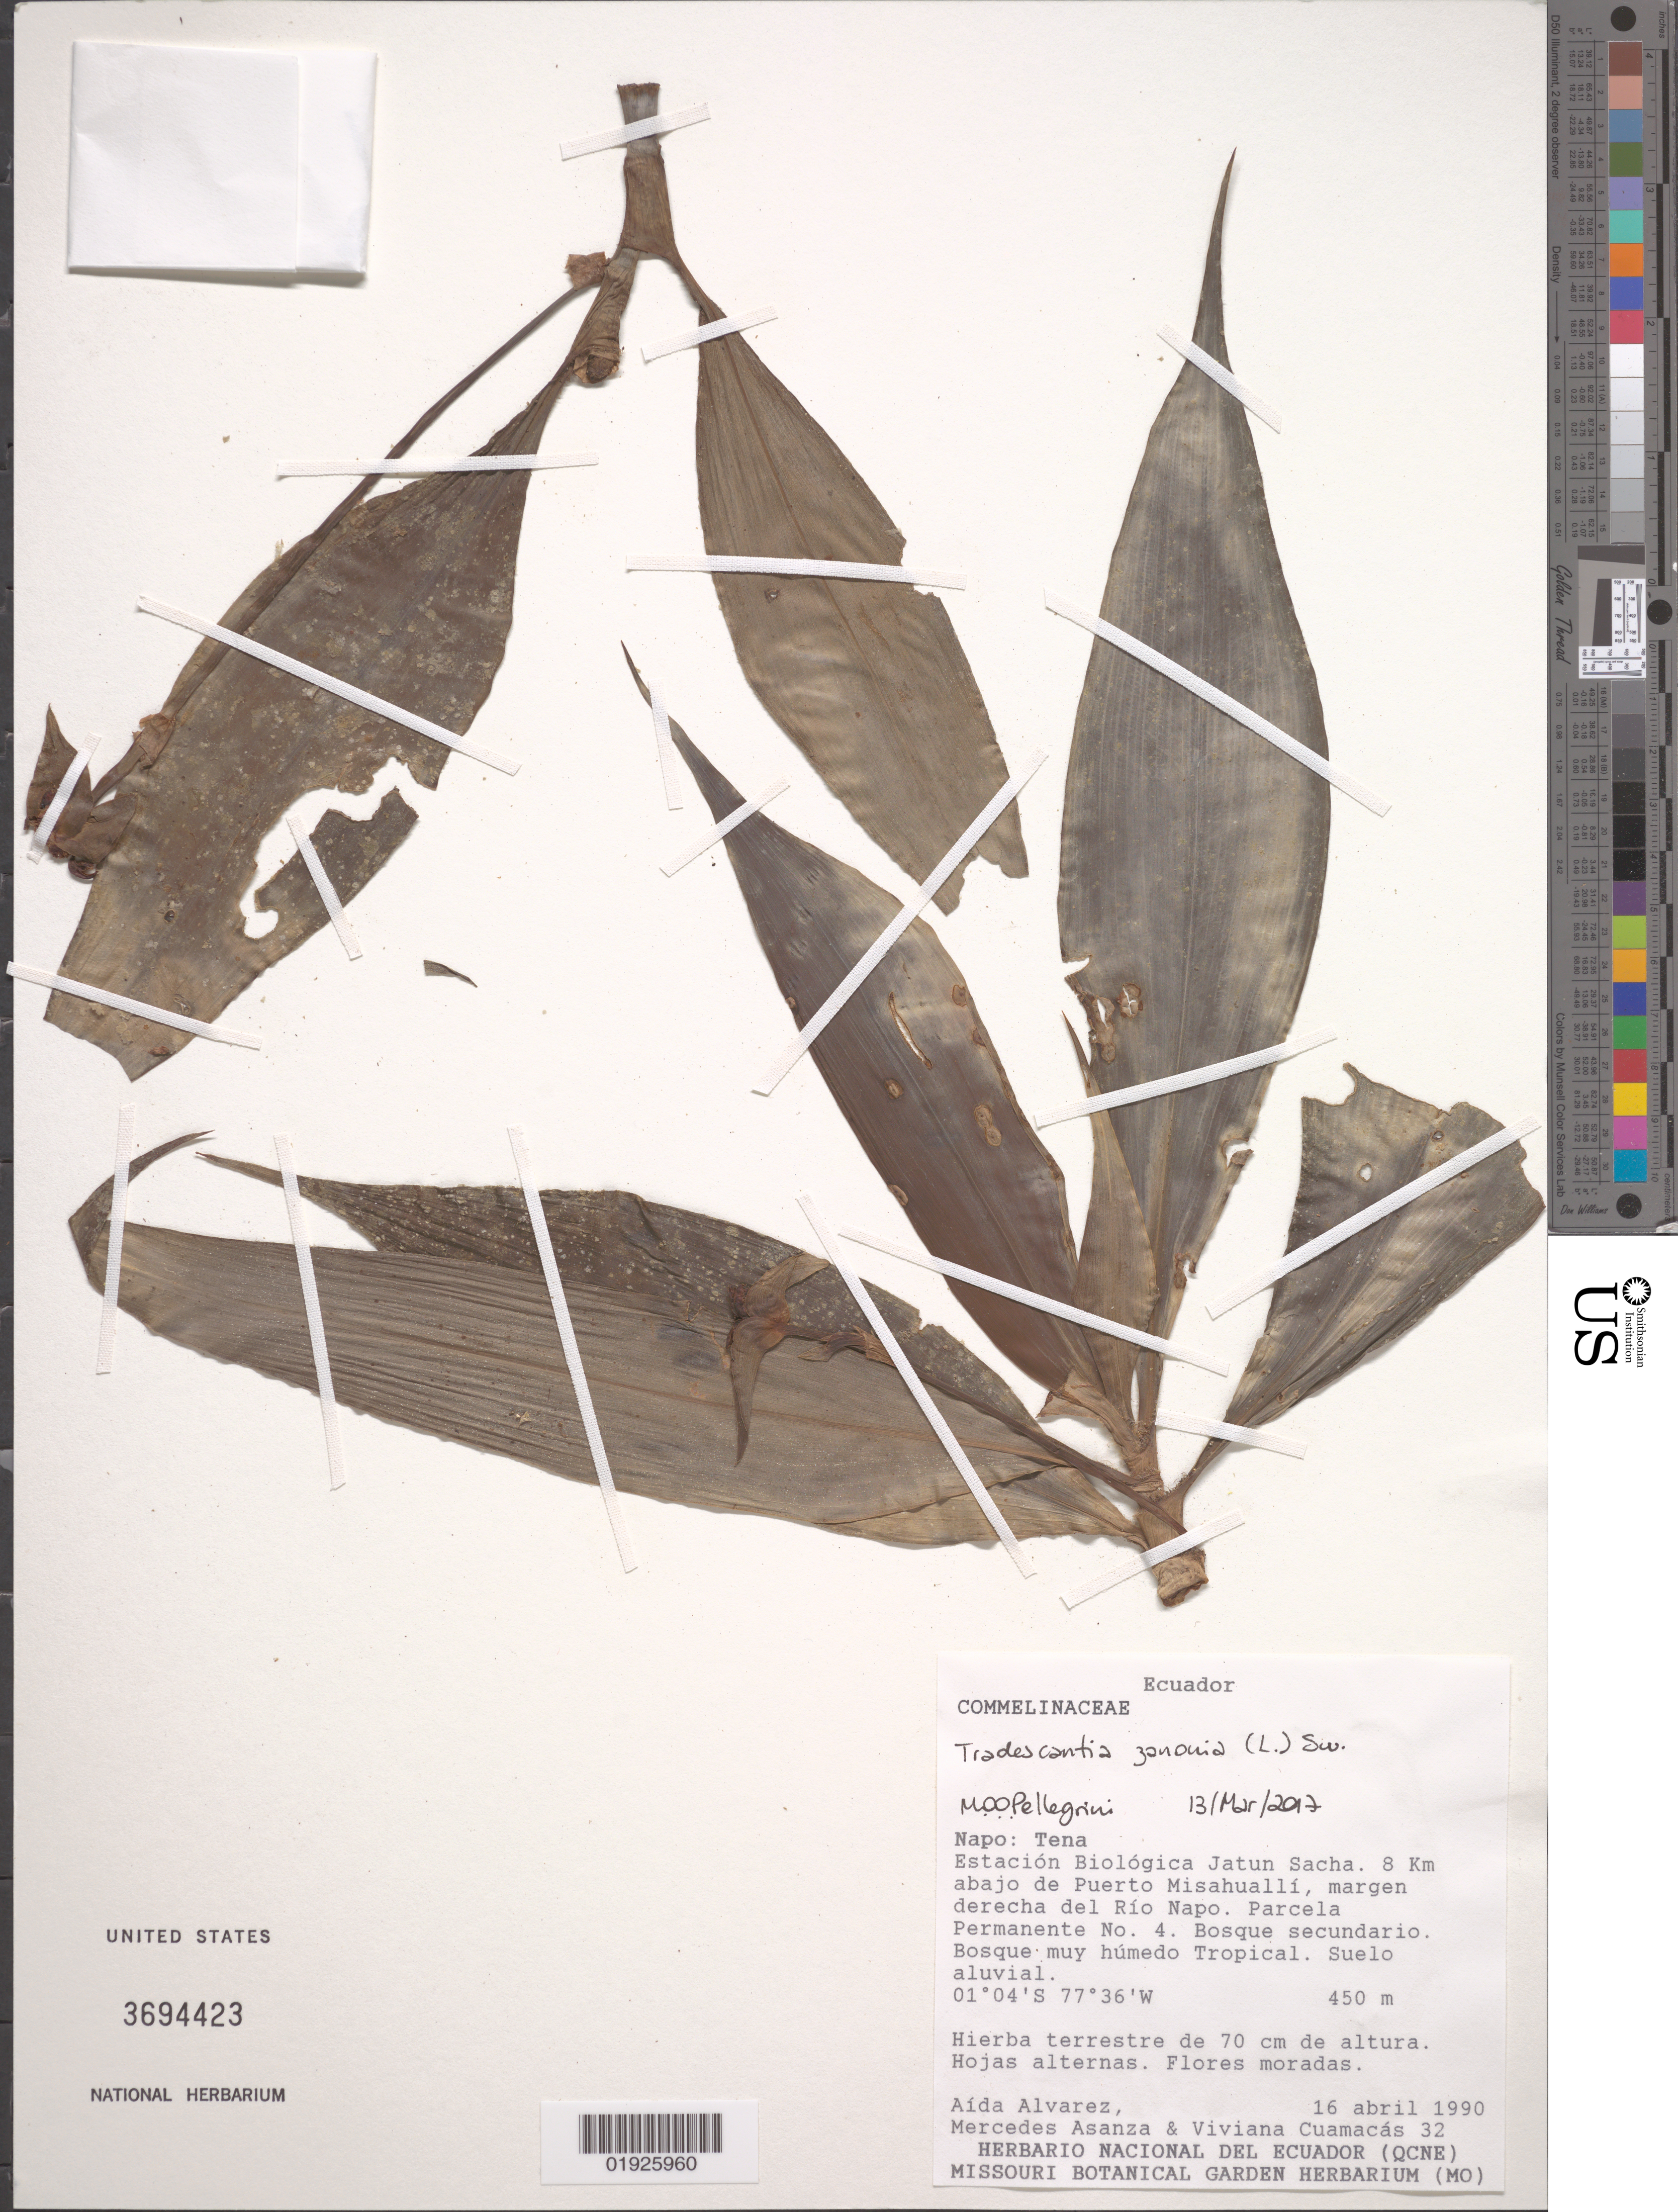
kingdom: Plantae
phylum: Tracheophyta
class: Liliopsida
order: Commelinales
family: Commelinaceae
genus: Tradescantia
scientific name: Tradescantia zanonia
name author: (L.) Sw.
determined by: Pellegrini, M. O. de Oliveira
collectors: A. Alvarez, M. Asanza & V. Cuamacas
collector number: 32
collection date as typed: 16 abril 1990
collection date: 1990-04-16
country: Ecuador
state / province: Napo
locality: Tena, Estacion Biologica Jatun Sacha. 8 km abajo de Puerto Misahualli, margen derecha del Rio Napo. Parcela Permanente No. 4.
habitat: Bosque secundario. Bosque muy humedo tropical. Suelo aluvial.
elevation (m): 450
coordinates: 01 04 S, 77 36 W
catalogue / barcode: US 3694423